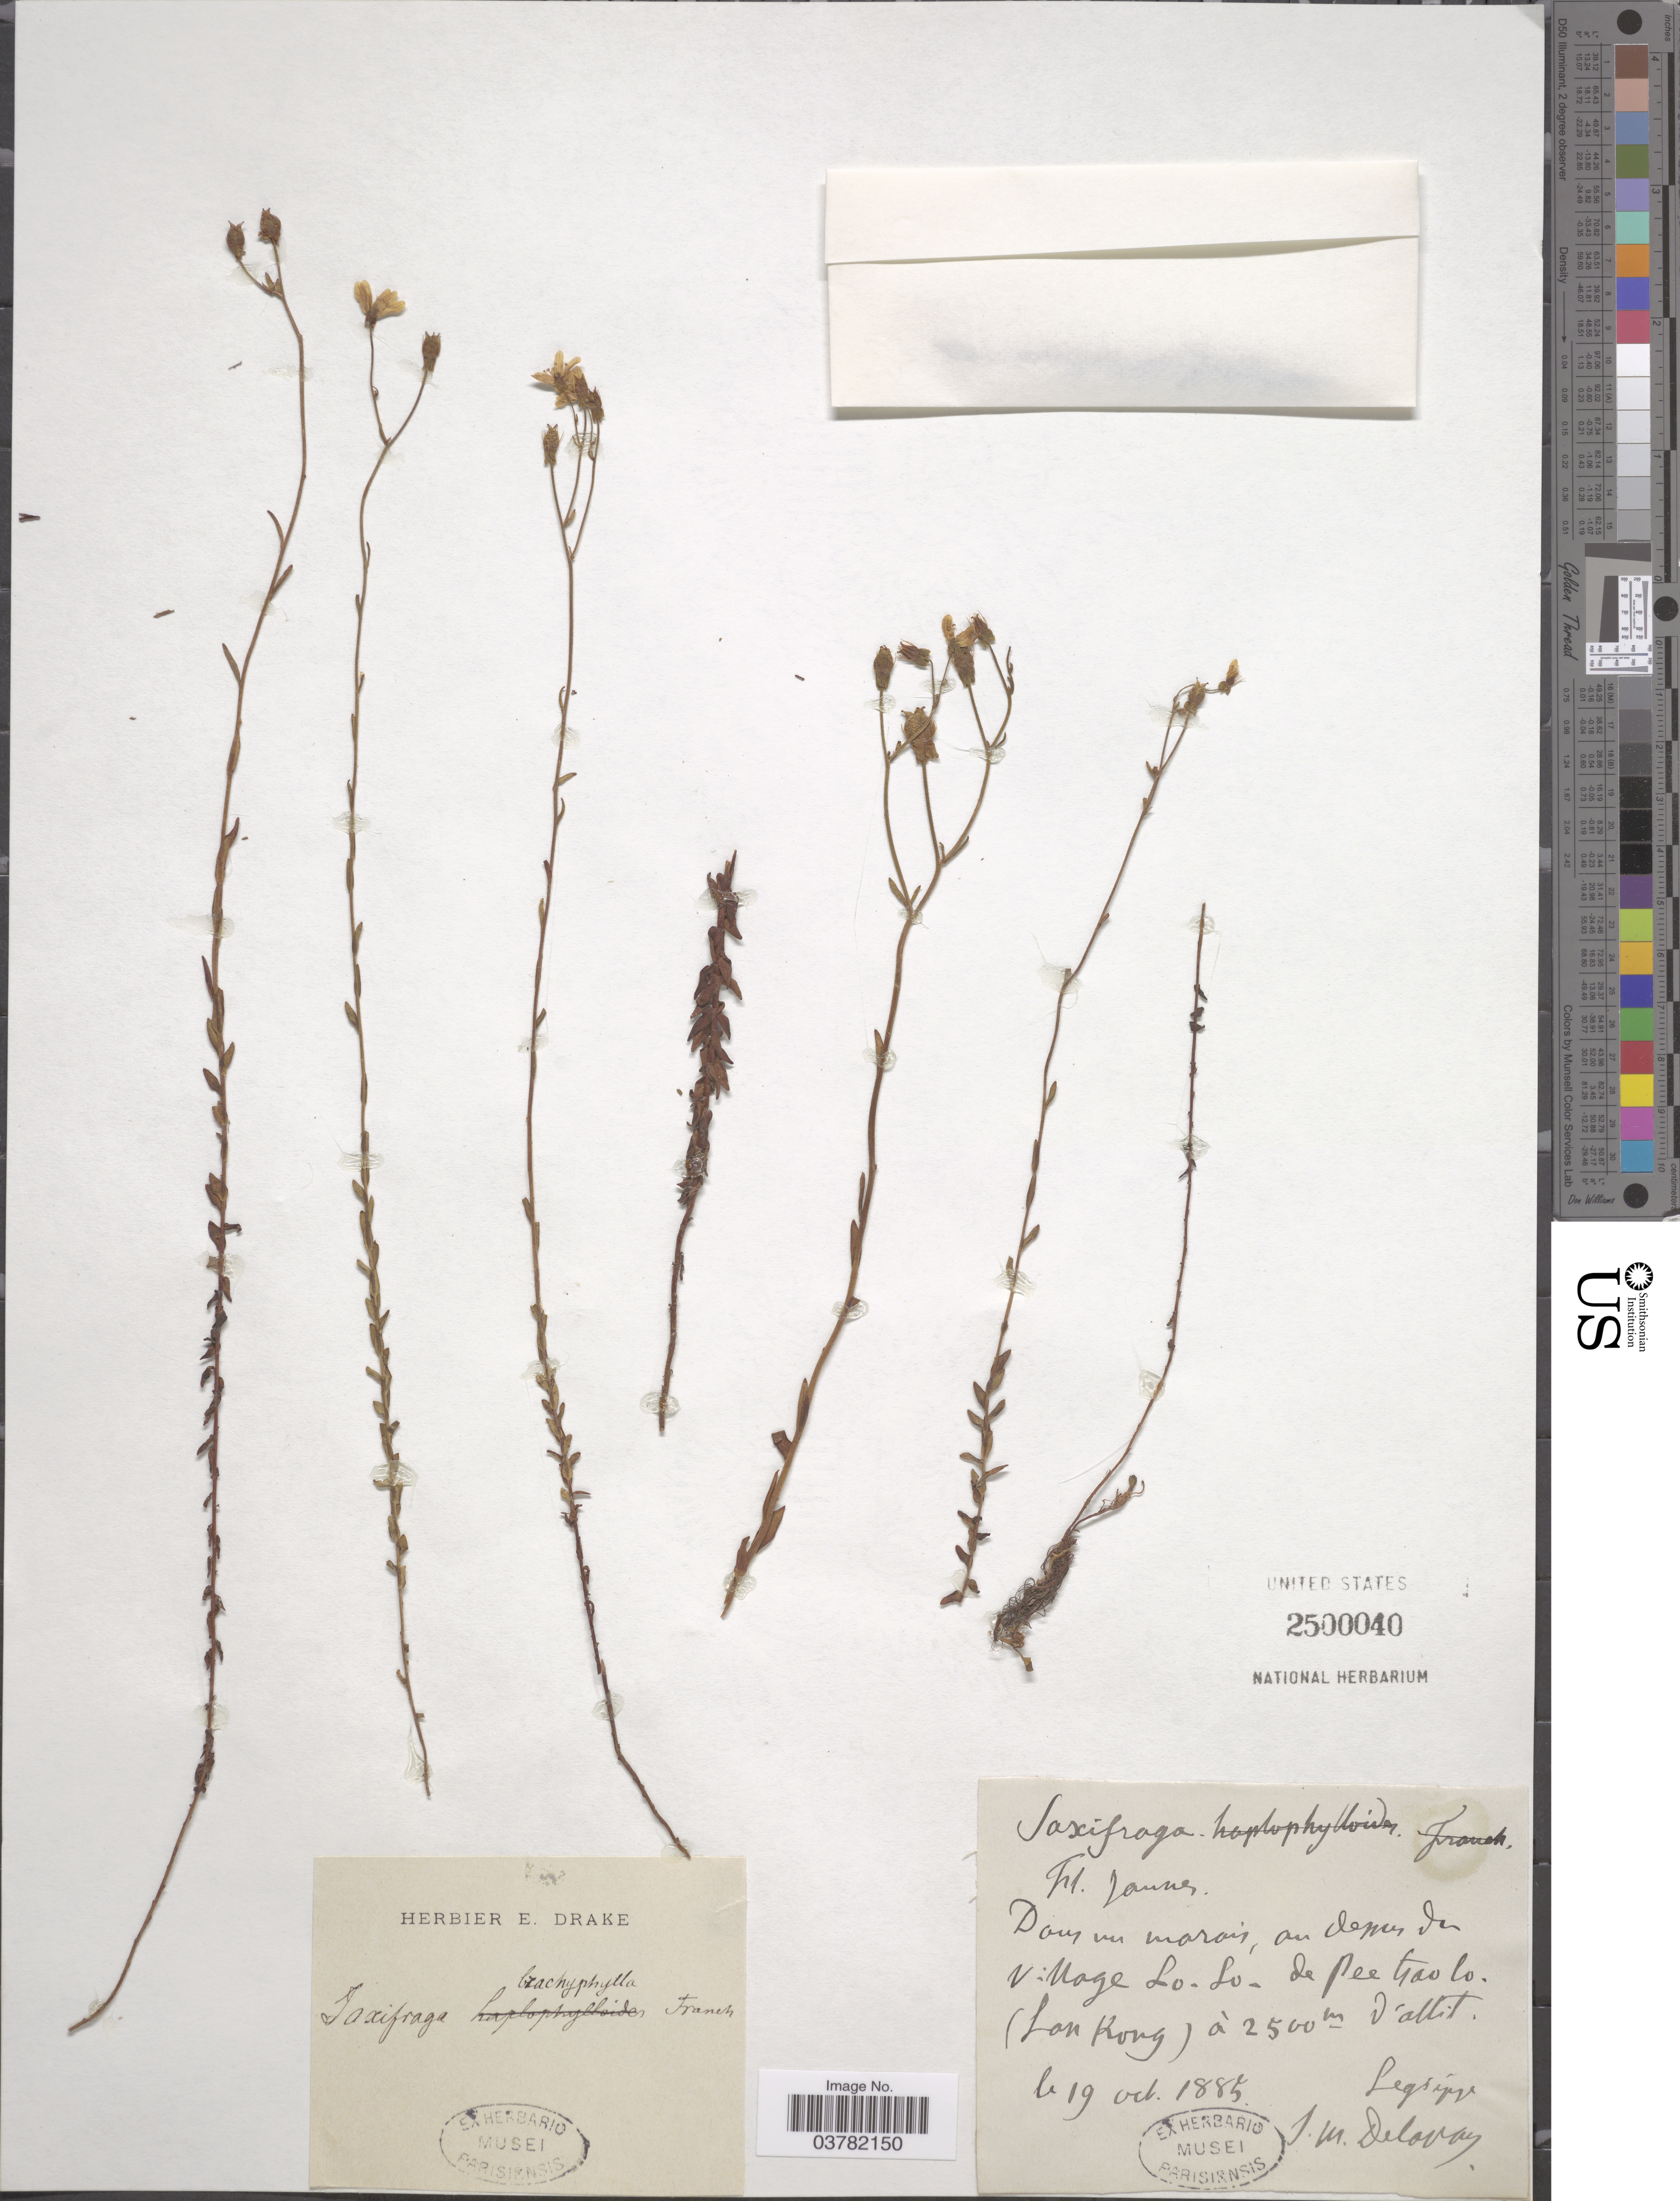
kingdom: Plantae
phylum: Tracheophyta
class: Magnoliopsida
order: Saxifragales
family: Saxifragaceae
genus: Saxifraga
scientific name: Saxifraga brachyphylla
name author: Franch.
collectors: J. Delavay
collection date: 1885-10-19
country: China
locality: Dans un marais, au dessus des village Lo-Lo de Pee Gaolo [interpreted] (Lou Kong).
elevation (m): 2500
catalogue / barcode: US 2500040